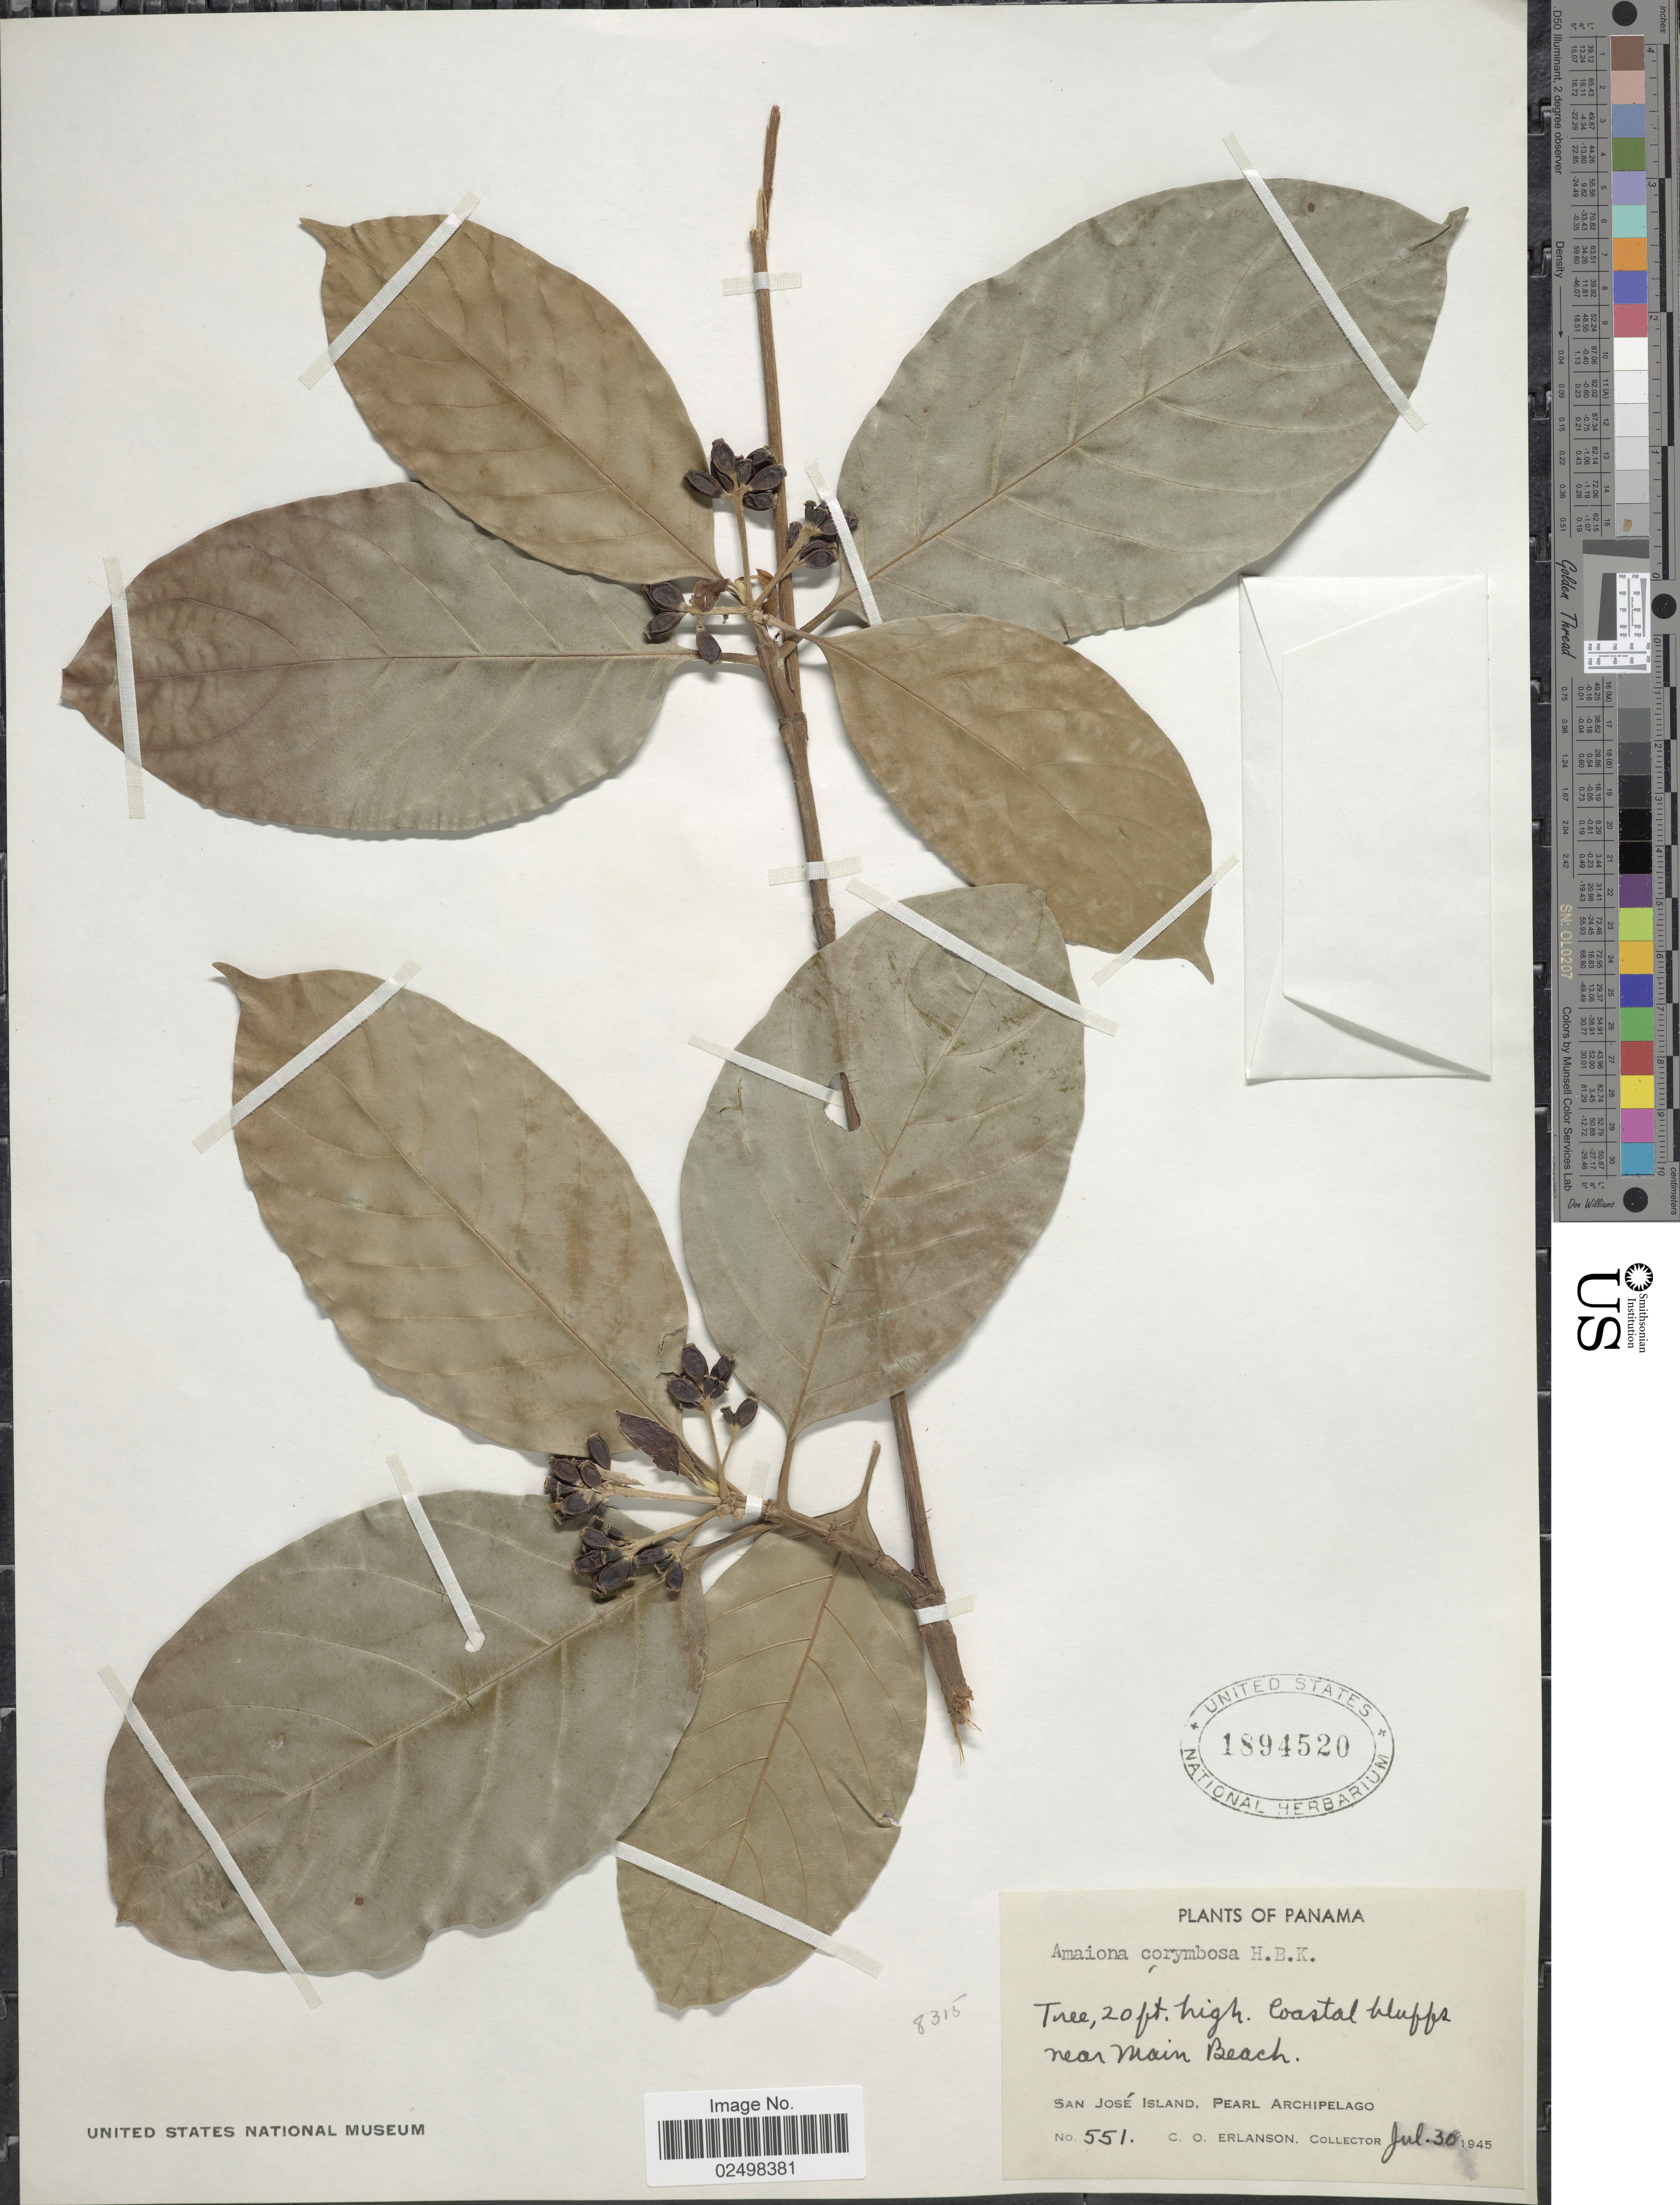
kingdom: Plantae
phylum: Tracheophyta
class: Magnoliopsida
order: Gentianales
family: Rubiaceae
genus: Amaioua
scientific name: Amaioua corymbosa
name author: Kunth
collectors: C. O. Erlanson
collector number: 551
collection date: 1945-07-30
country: Panama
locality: Near Main Beach. San Jose Island, Pearl Archipelago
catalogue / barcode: US 1894520